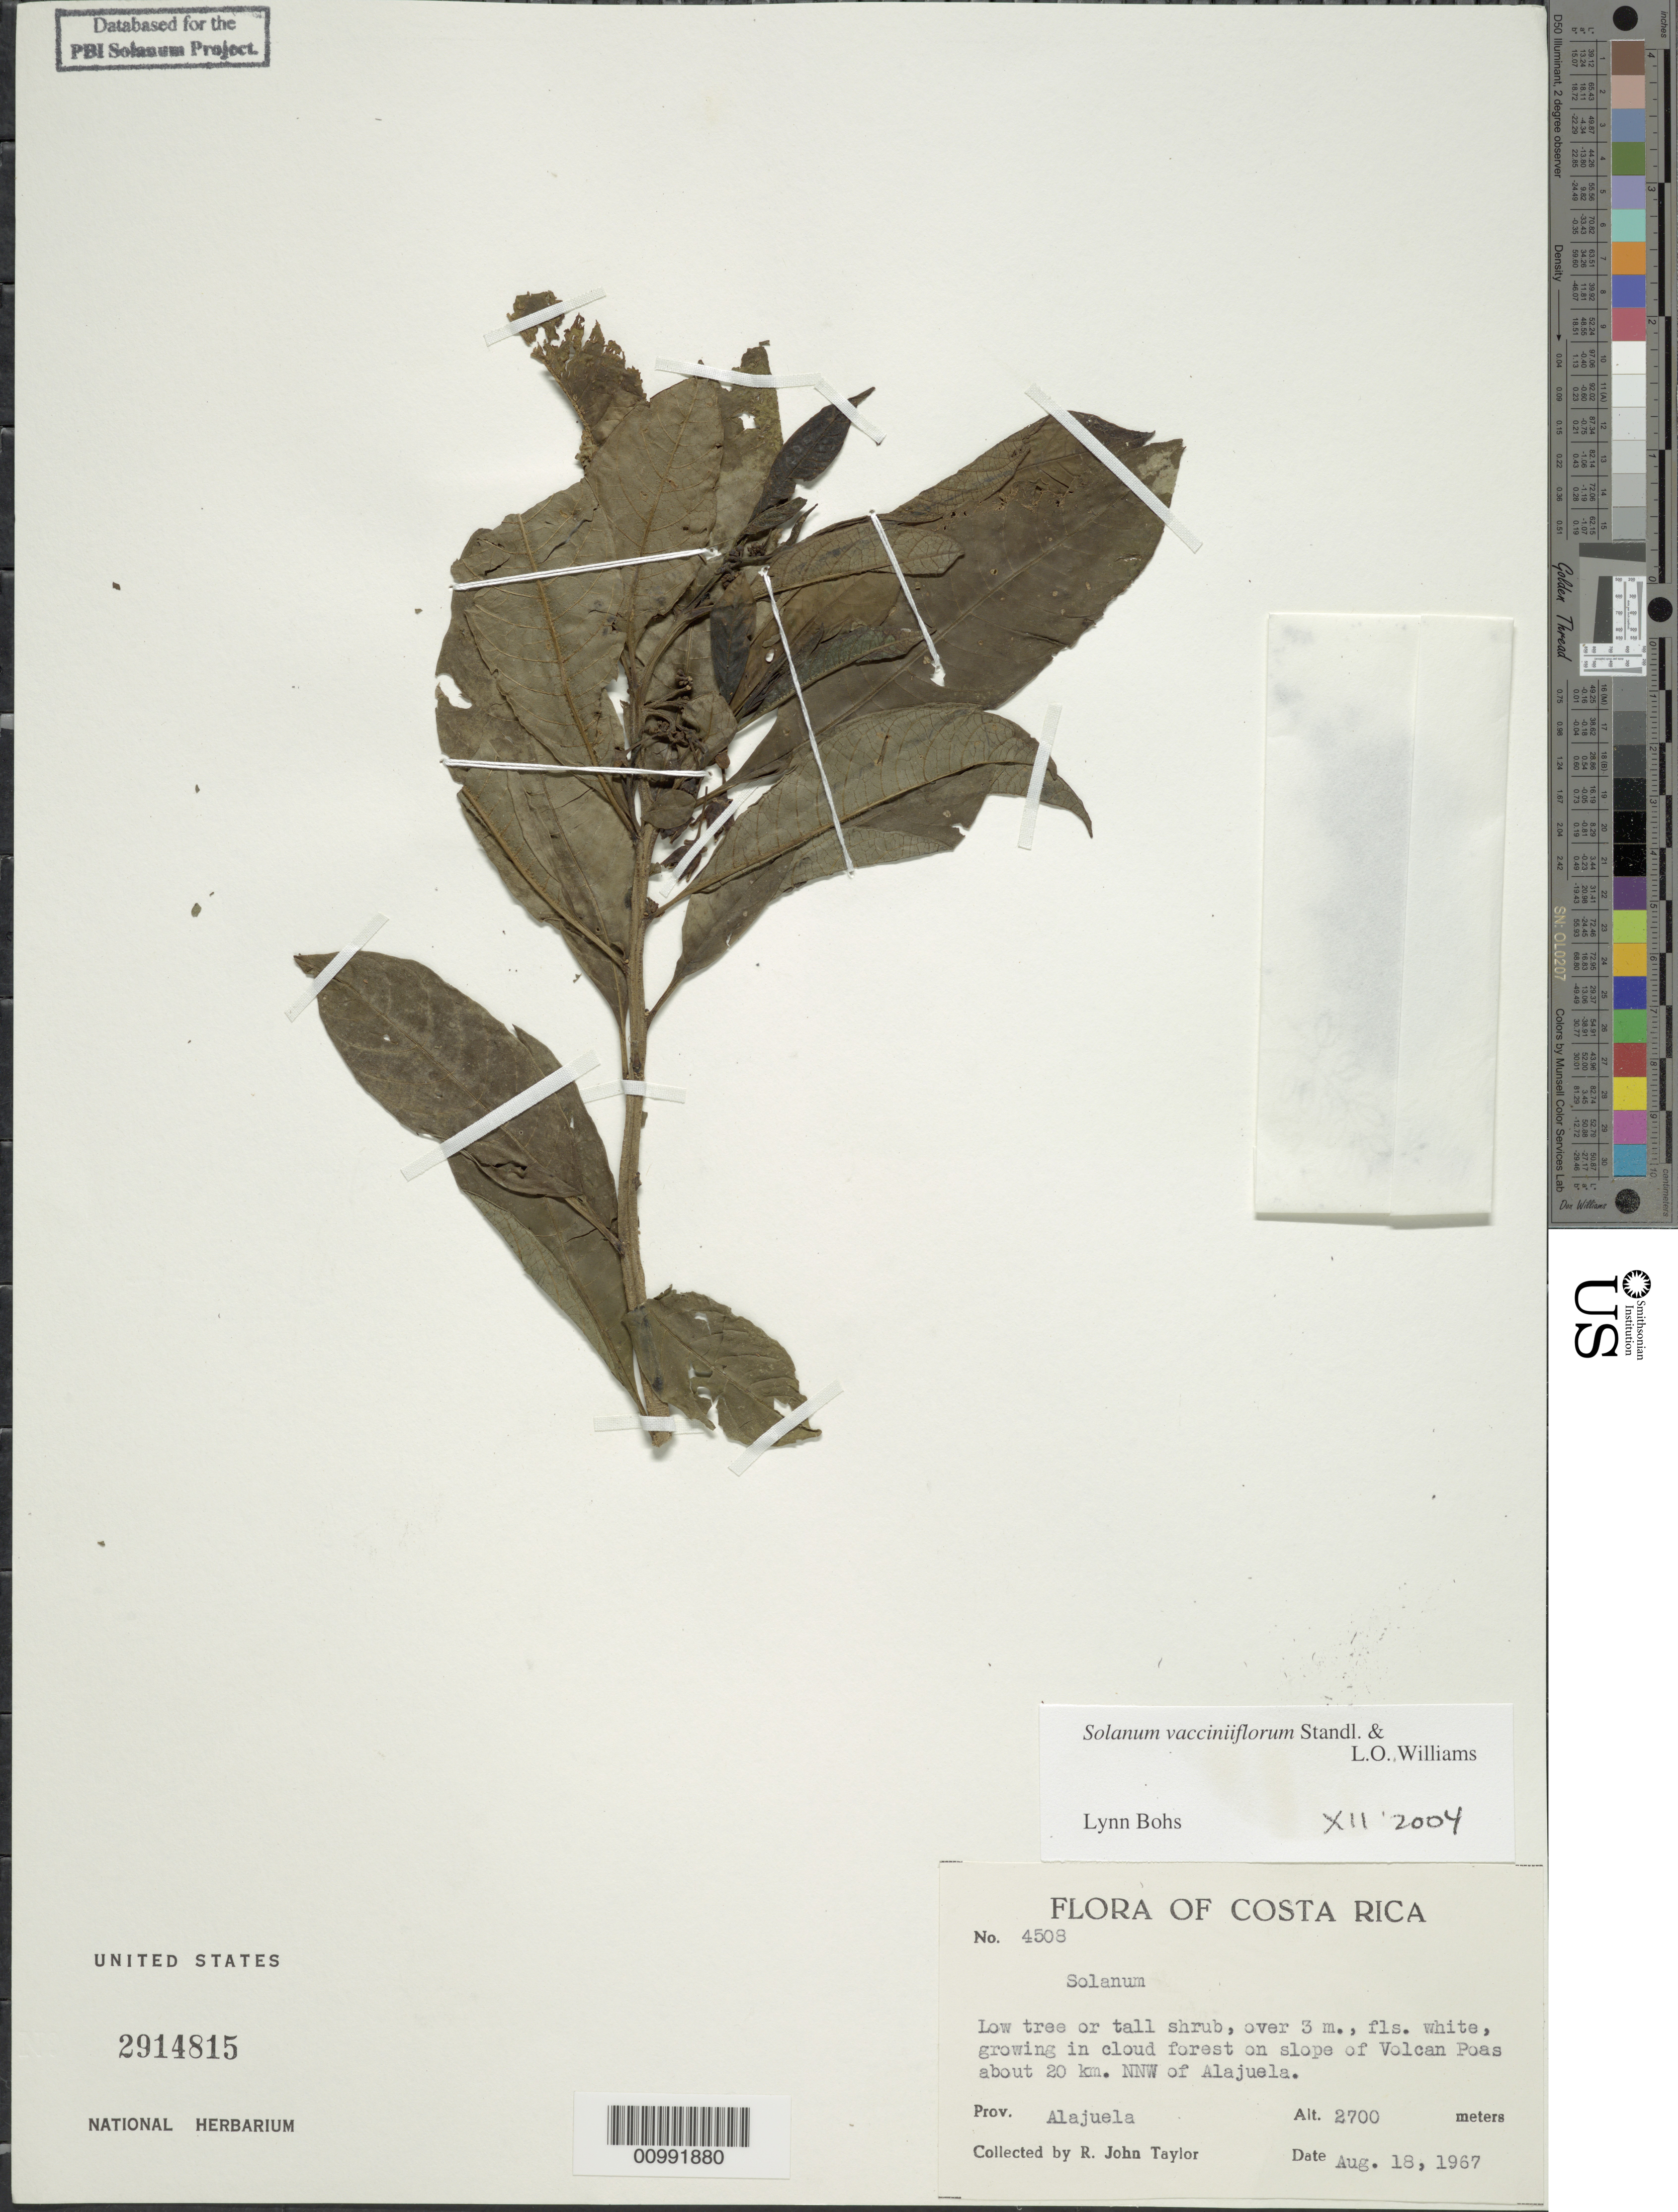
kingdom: Plantae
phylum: Tracheophyta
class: Magnoliopsida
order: Solanales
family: Solanaceae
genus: Solanum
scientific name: Solanum vacciniiflorum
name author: Standl. & L.O. Williams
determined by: Knapp, S. D.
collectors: R. J. Taylor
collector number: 4508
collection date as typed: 18 Aug 1967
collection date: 1967-08-18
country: Costa Rica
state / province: Alajuela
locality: On slope of Volcán Poás about 20 km NNW of Alajuela.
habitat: Growing in cloud forest.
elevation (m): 2700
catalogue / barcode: US 2914815